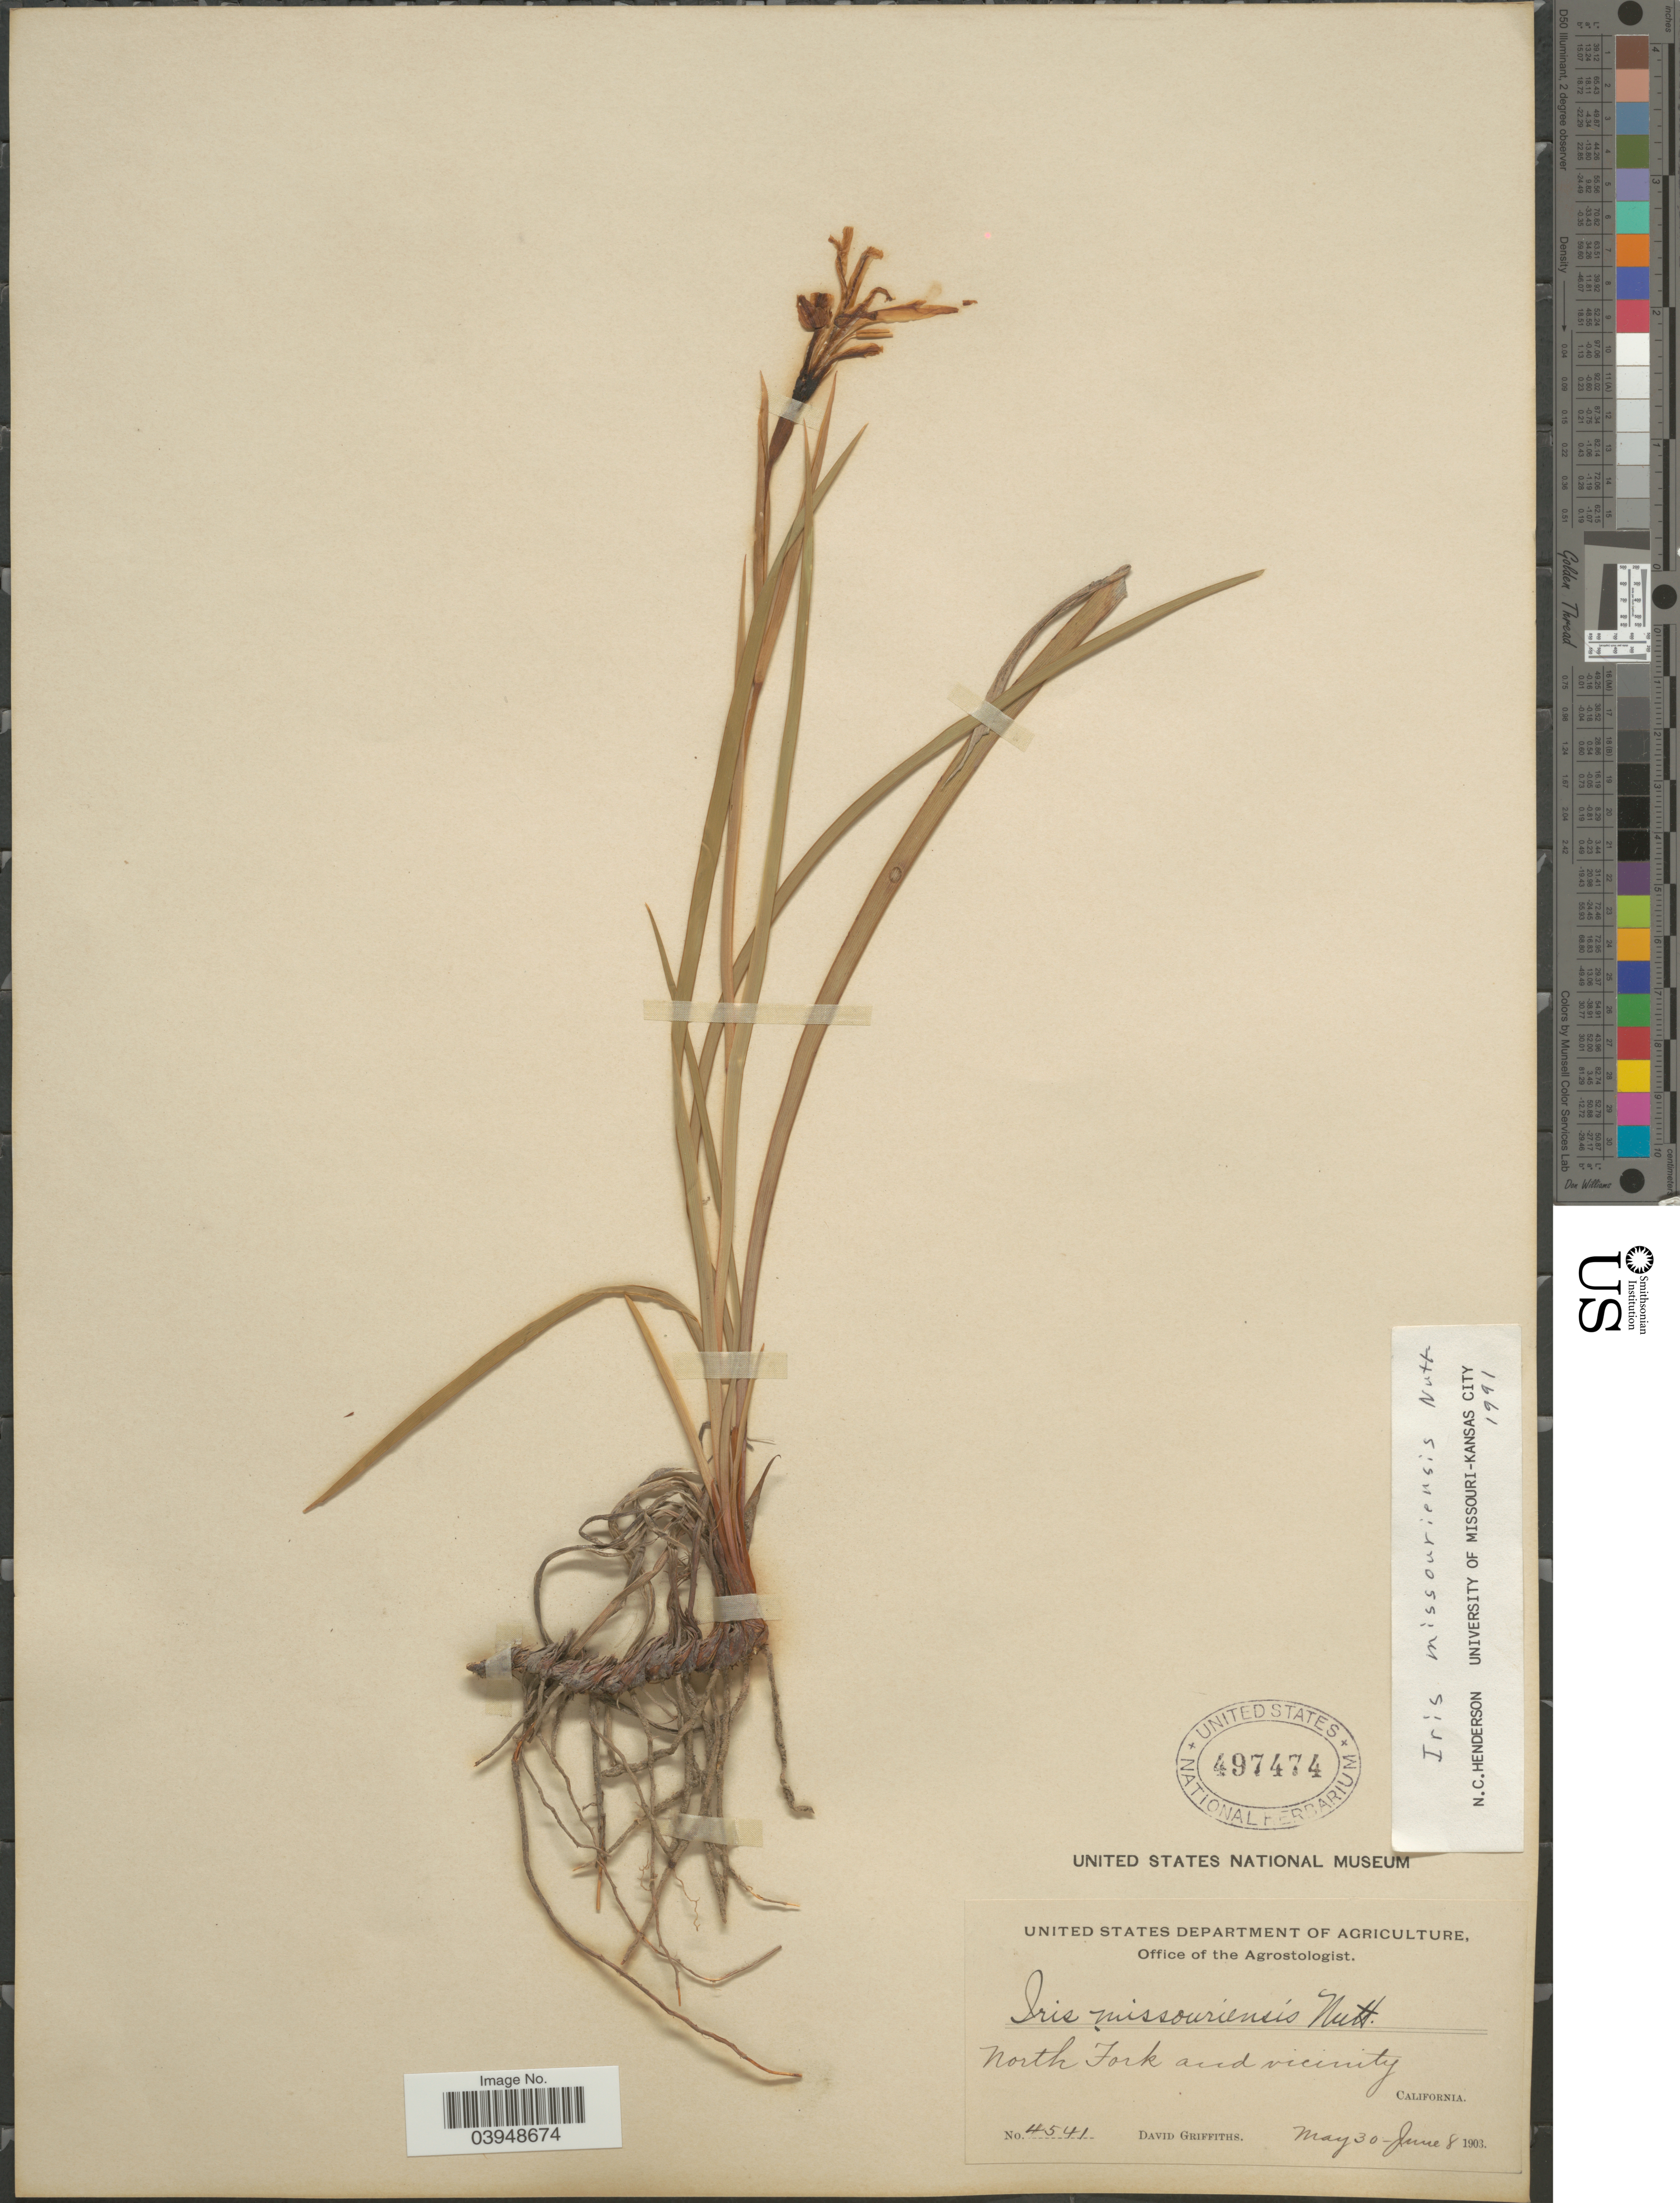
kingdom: Plantae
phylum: Tracheophyta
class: Liliopsida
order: Asparagales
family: Iridaceae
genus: Iris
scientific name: Iris missouriensis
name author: Nutt.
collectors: D. Griffiths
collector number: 4541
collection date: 1903-05-30/1903-06-08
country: United States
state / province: California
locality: North Fork and vicinity.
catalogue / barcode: US 497474